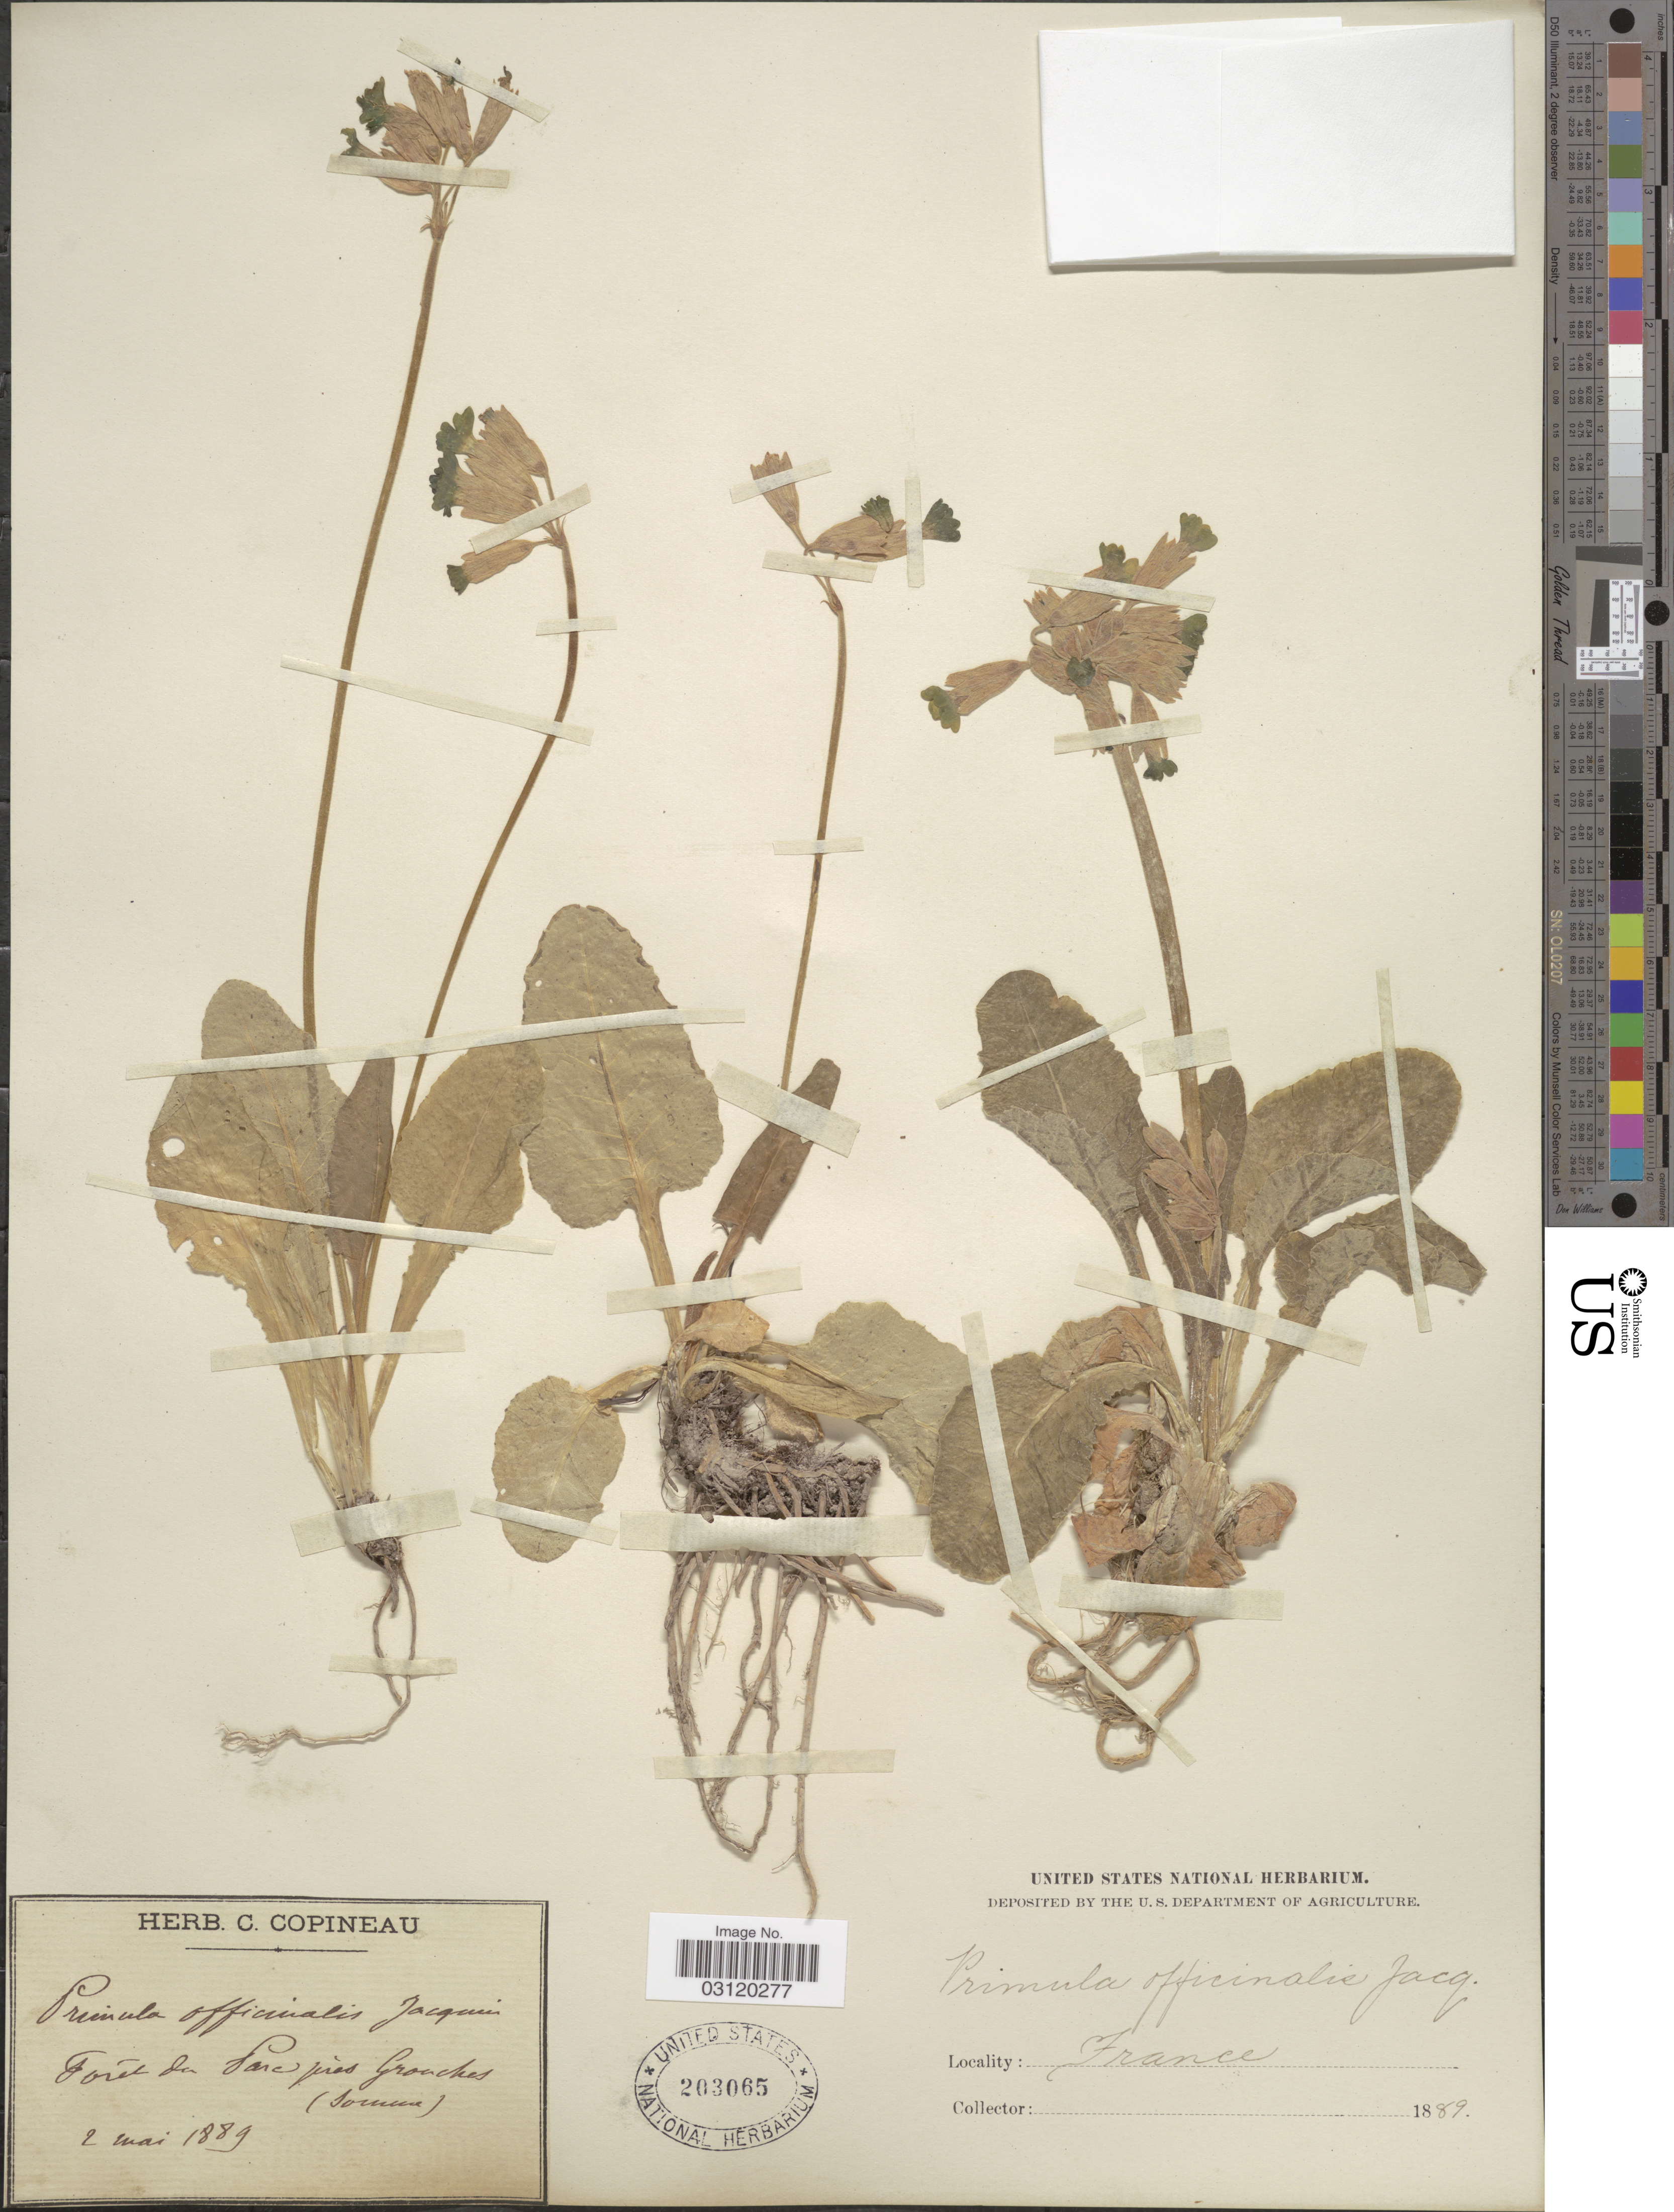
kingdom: Plantae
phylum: Tracheophyta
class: Magnoliopsida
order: Ericales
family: Primulaceae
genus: Primula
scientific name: Primula officinalis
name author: (L.) Hill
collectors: ex herb. C. Copineau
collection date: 1889-05-02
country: France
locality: Forêt de Parc près Grouches (Somme).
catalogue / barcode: US 203065